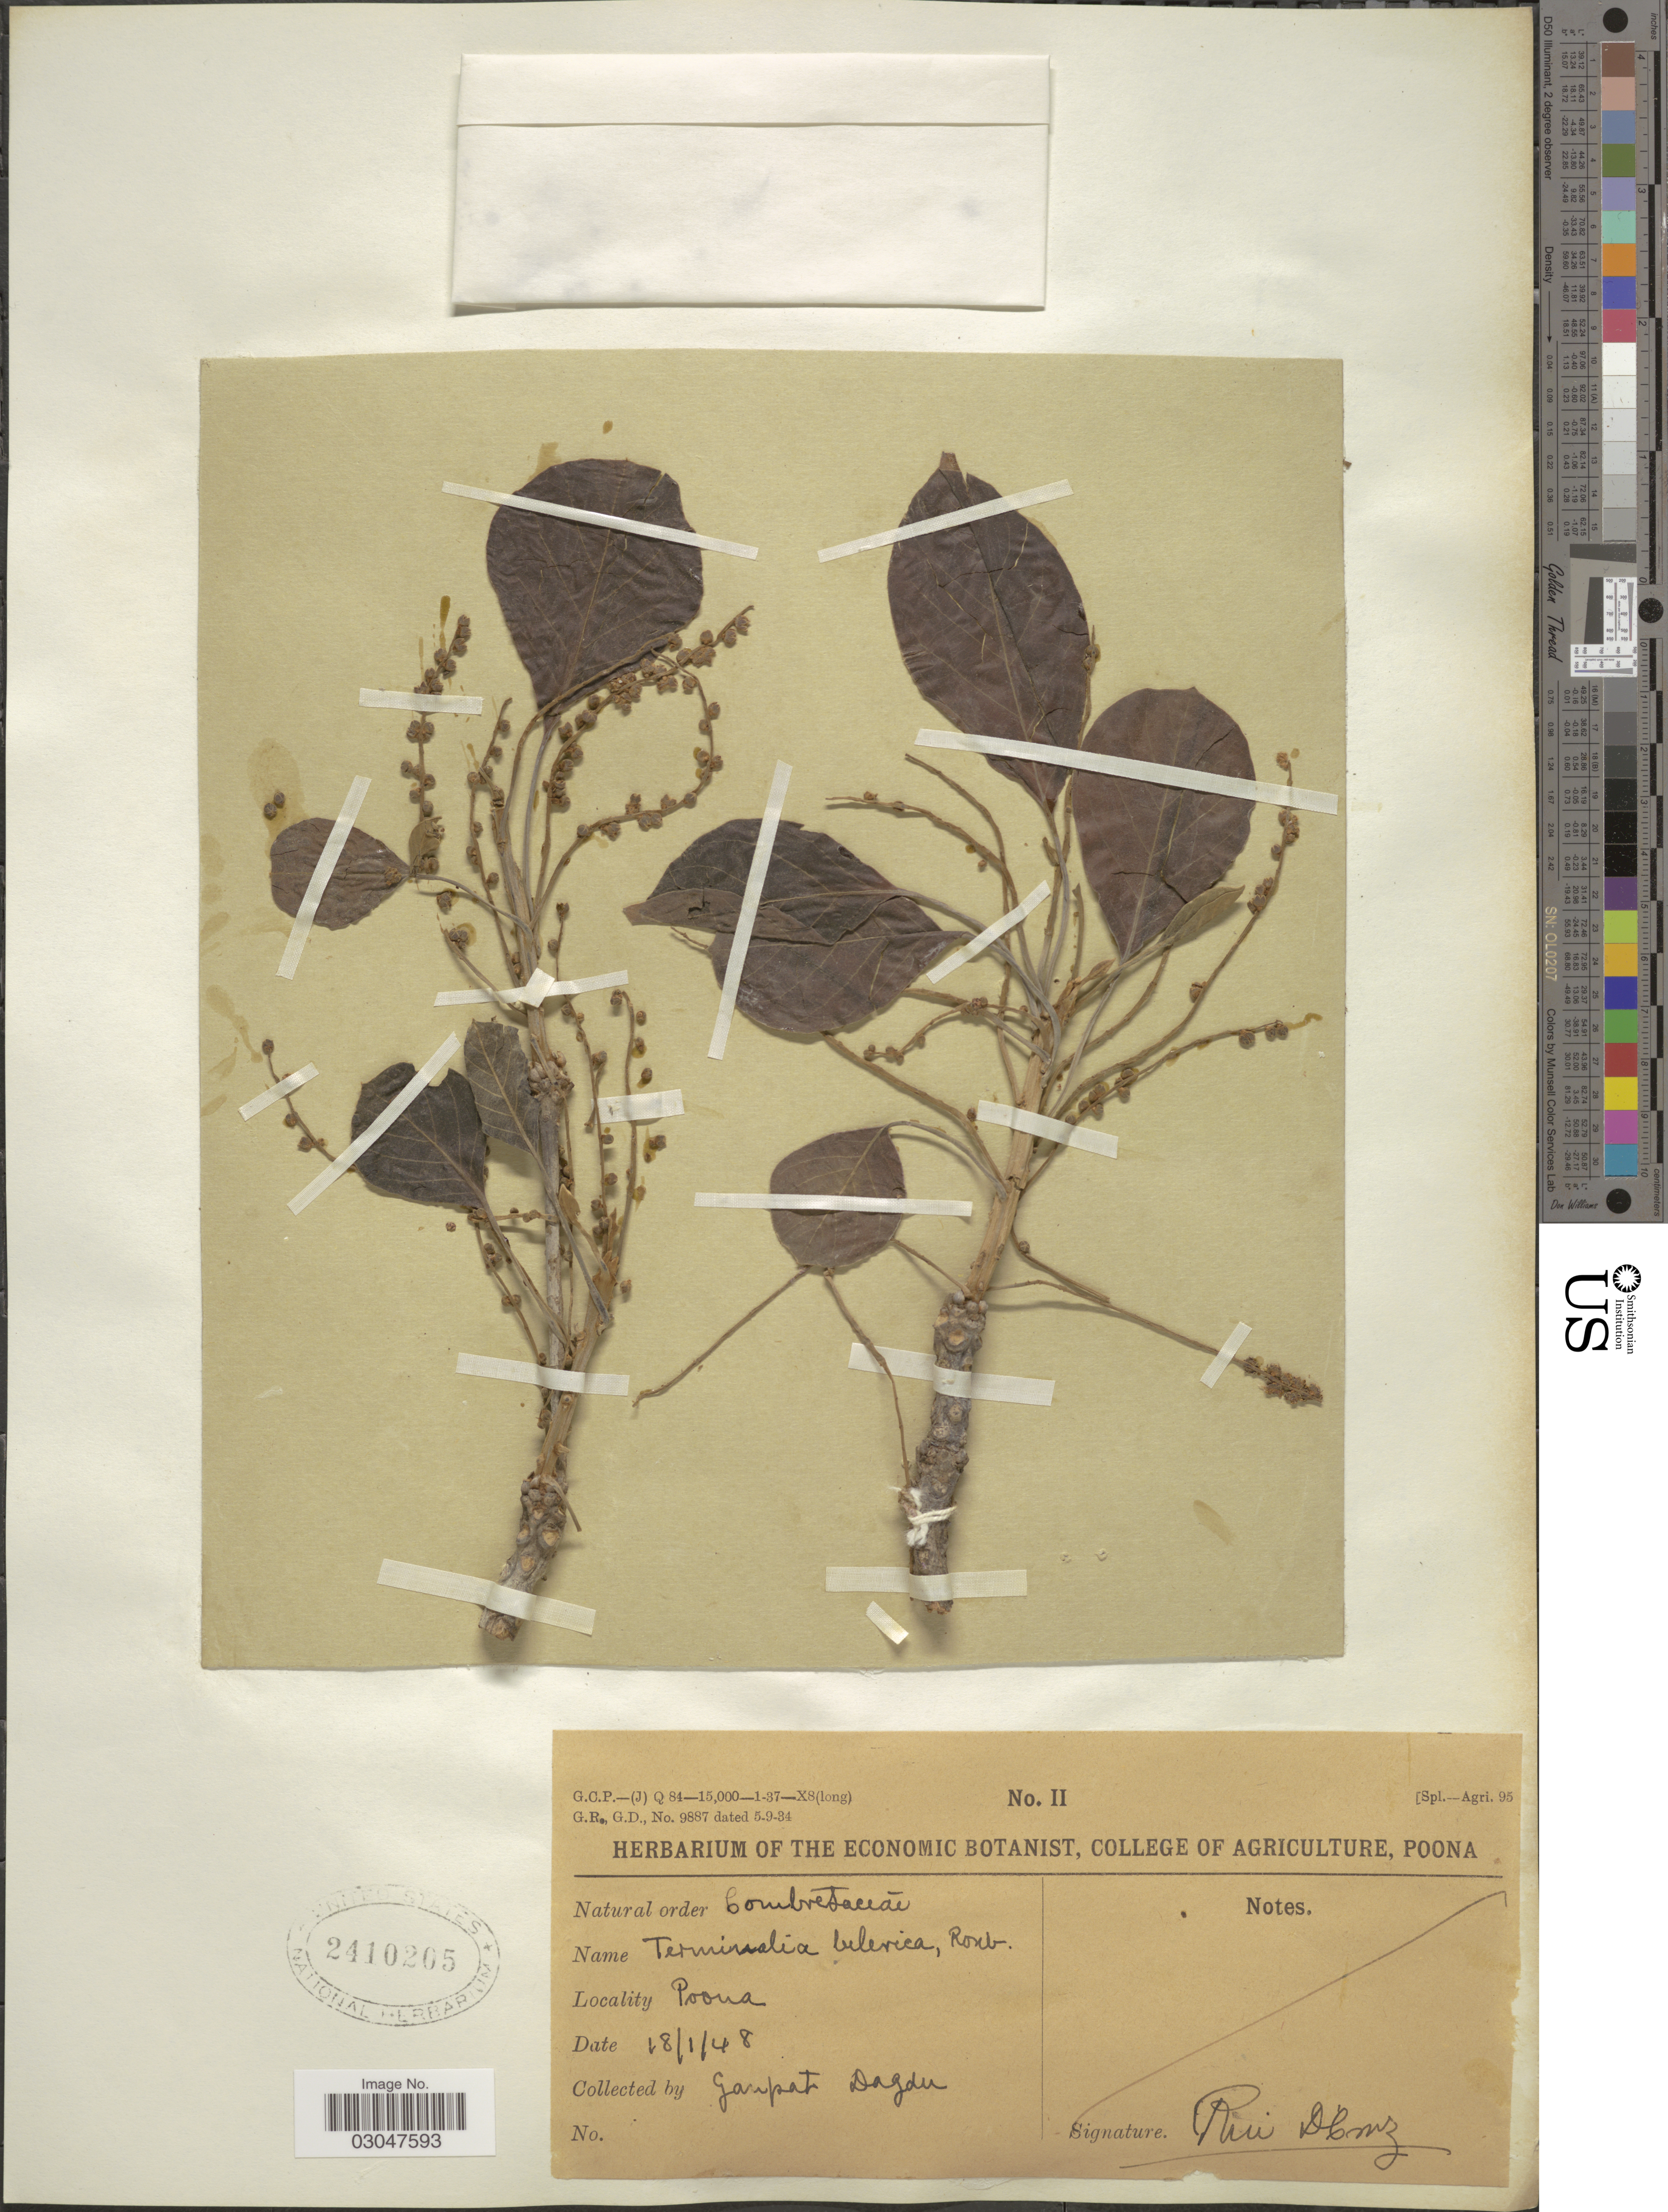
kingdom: Plantae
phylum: Tracheophyta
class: Magnoliopsida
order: Myrtales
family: Combretaceae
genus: Terminalia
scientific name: Terminalia bellirica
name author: (Gaertn.) Roxb.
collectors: G. Dagdu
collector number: II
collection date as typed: Transcribed d/m/y: 18/1/48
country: India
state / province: Maharashtra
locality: Poona.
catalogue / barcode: US 2410205